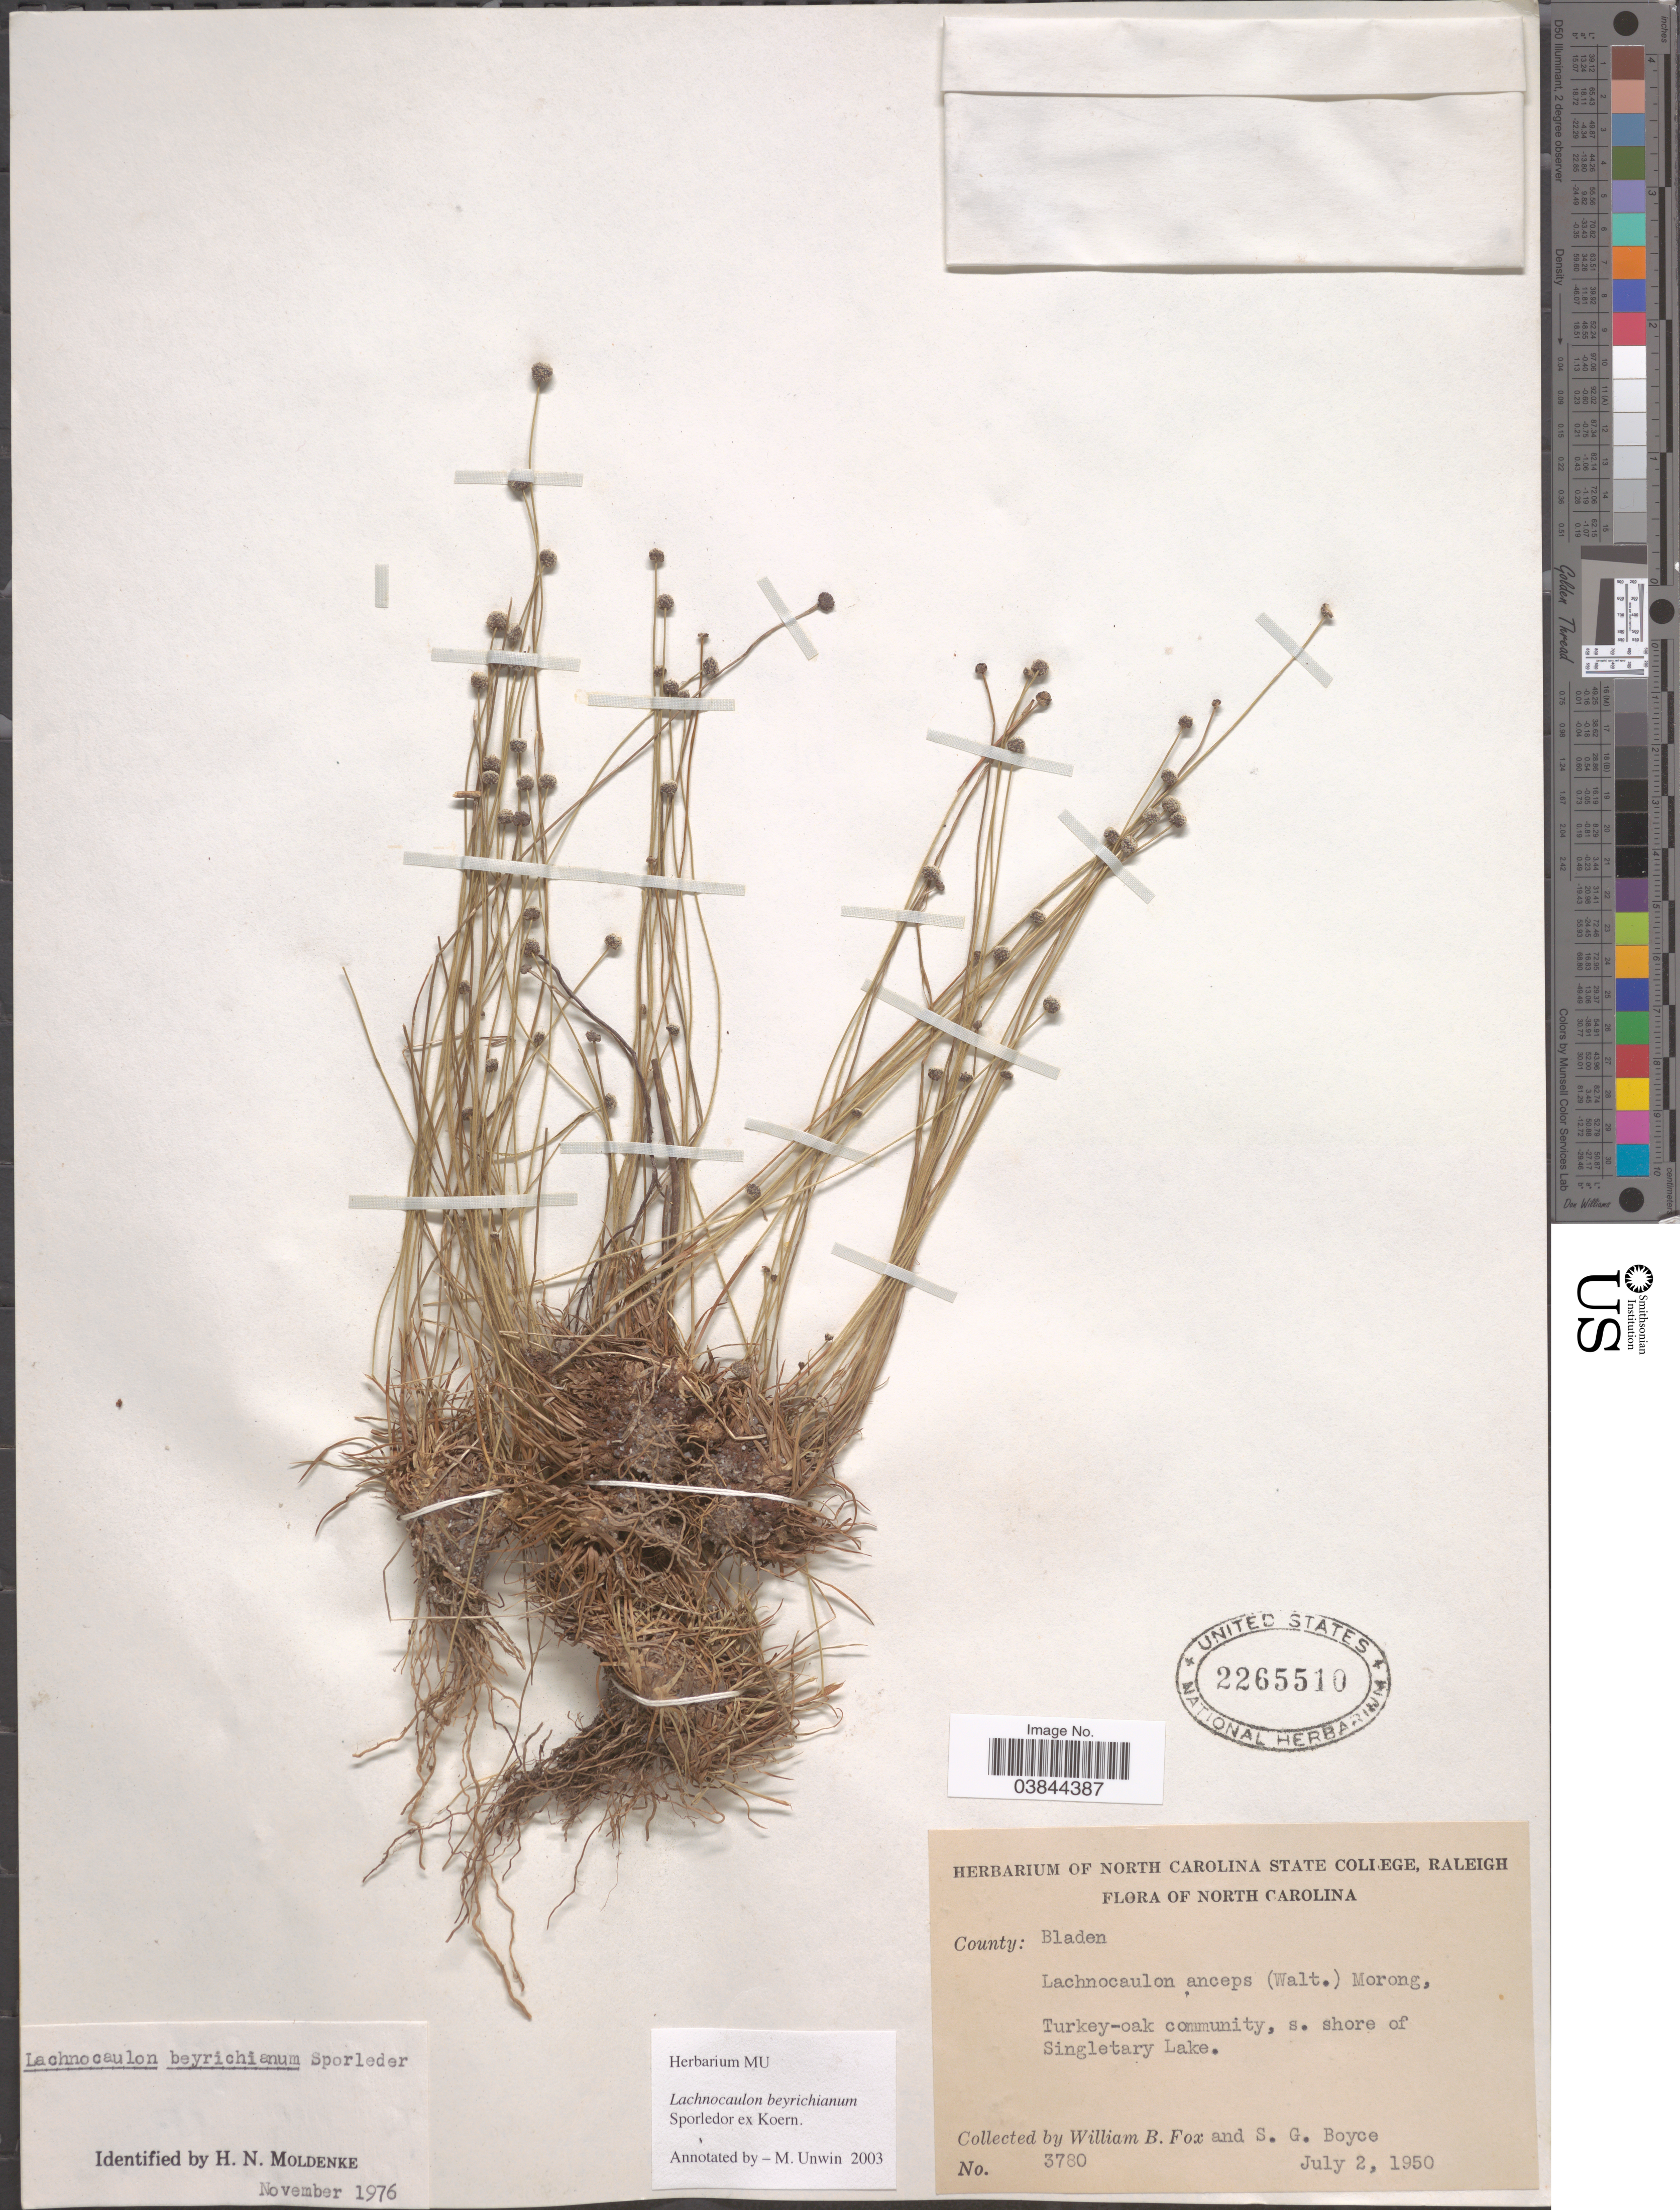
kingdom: Plantae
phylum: Tracheophyta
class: Liliopsida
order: Poales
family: Eriocaulaceae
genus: Lachnocaulon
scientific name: Lachnocaulon beyrichianum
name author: Sporl. ex Körn.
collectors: W. B. Fox & S. Boyce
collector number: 3780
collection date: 1950-07-02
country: United States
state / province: North Carolina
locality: Turkey-oak community, s. shore of Singletary Lake.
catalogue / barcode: US 2265510